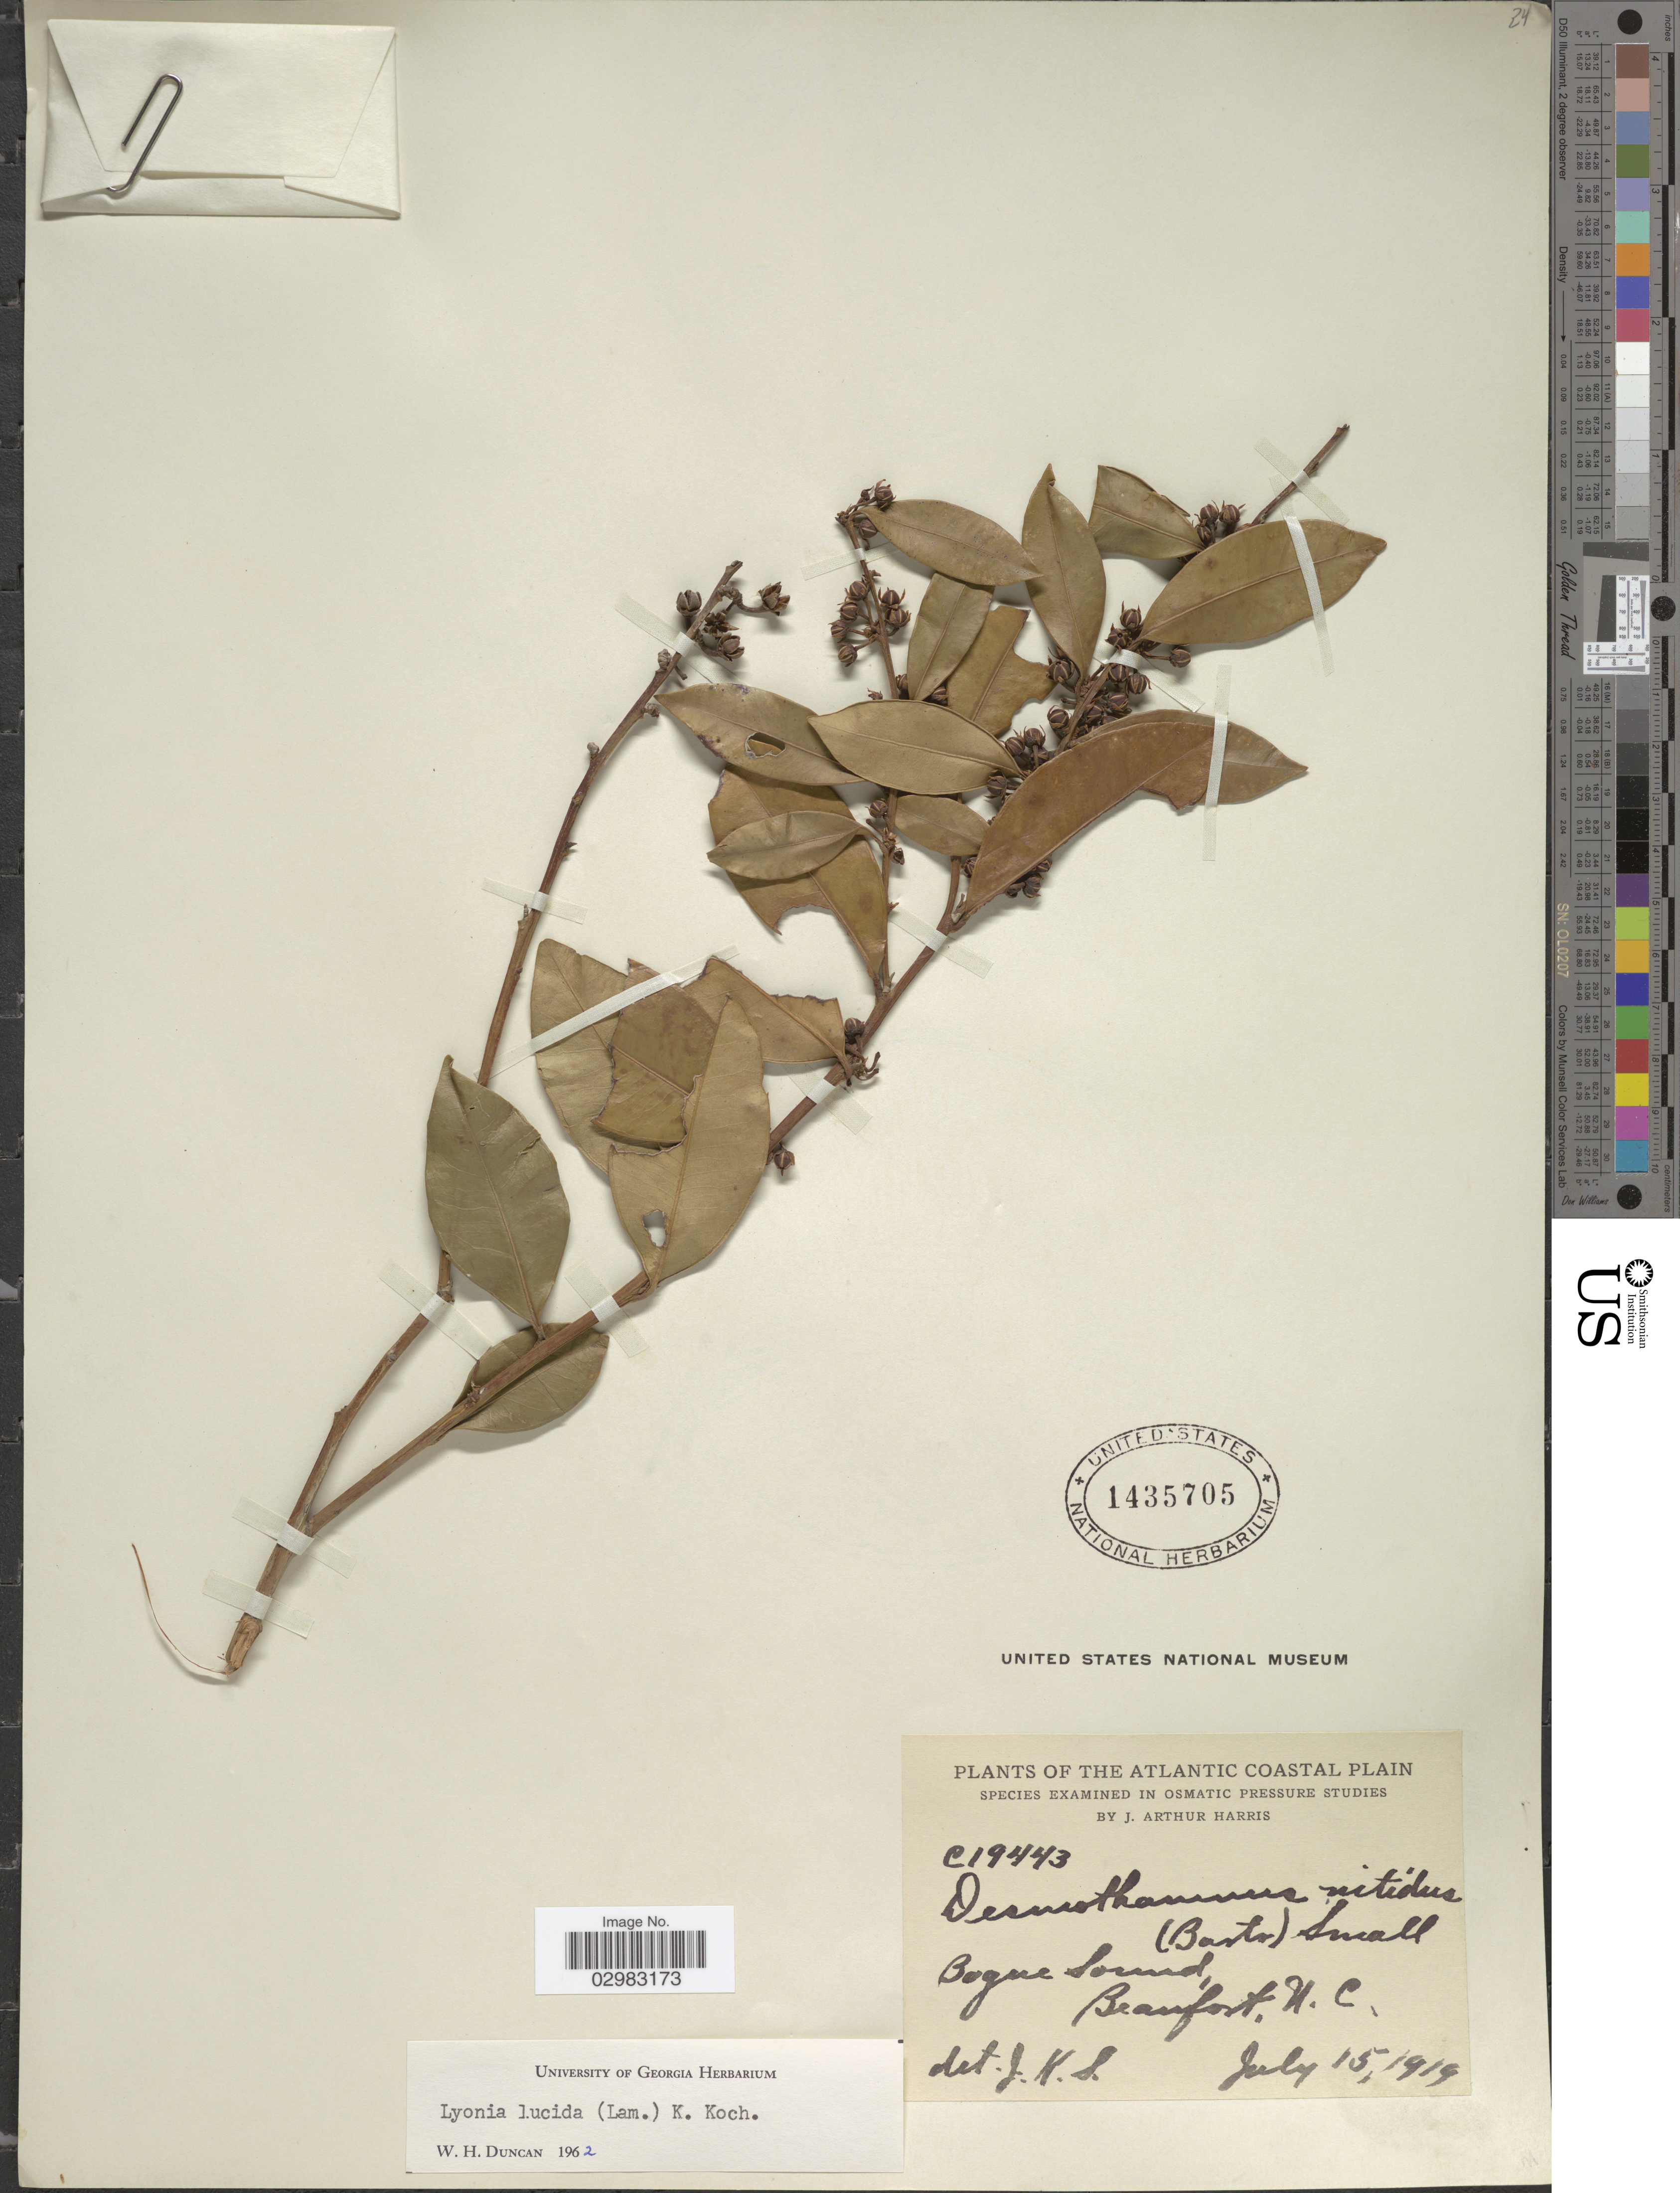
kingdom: Plantae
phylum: Tracheophyta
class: Magnoliopsida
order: Ericales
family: Ericaceae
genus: Lyonia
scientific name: Lyonia lucida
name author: K. Koch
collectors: J. A. Harris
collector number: C19443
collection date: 1919-07-15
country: United States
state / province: North Carolina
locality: The Atlantic Coastal Plain. Bogue Island, Beaufort, N.C.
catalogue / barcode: US 1435705